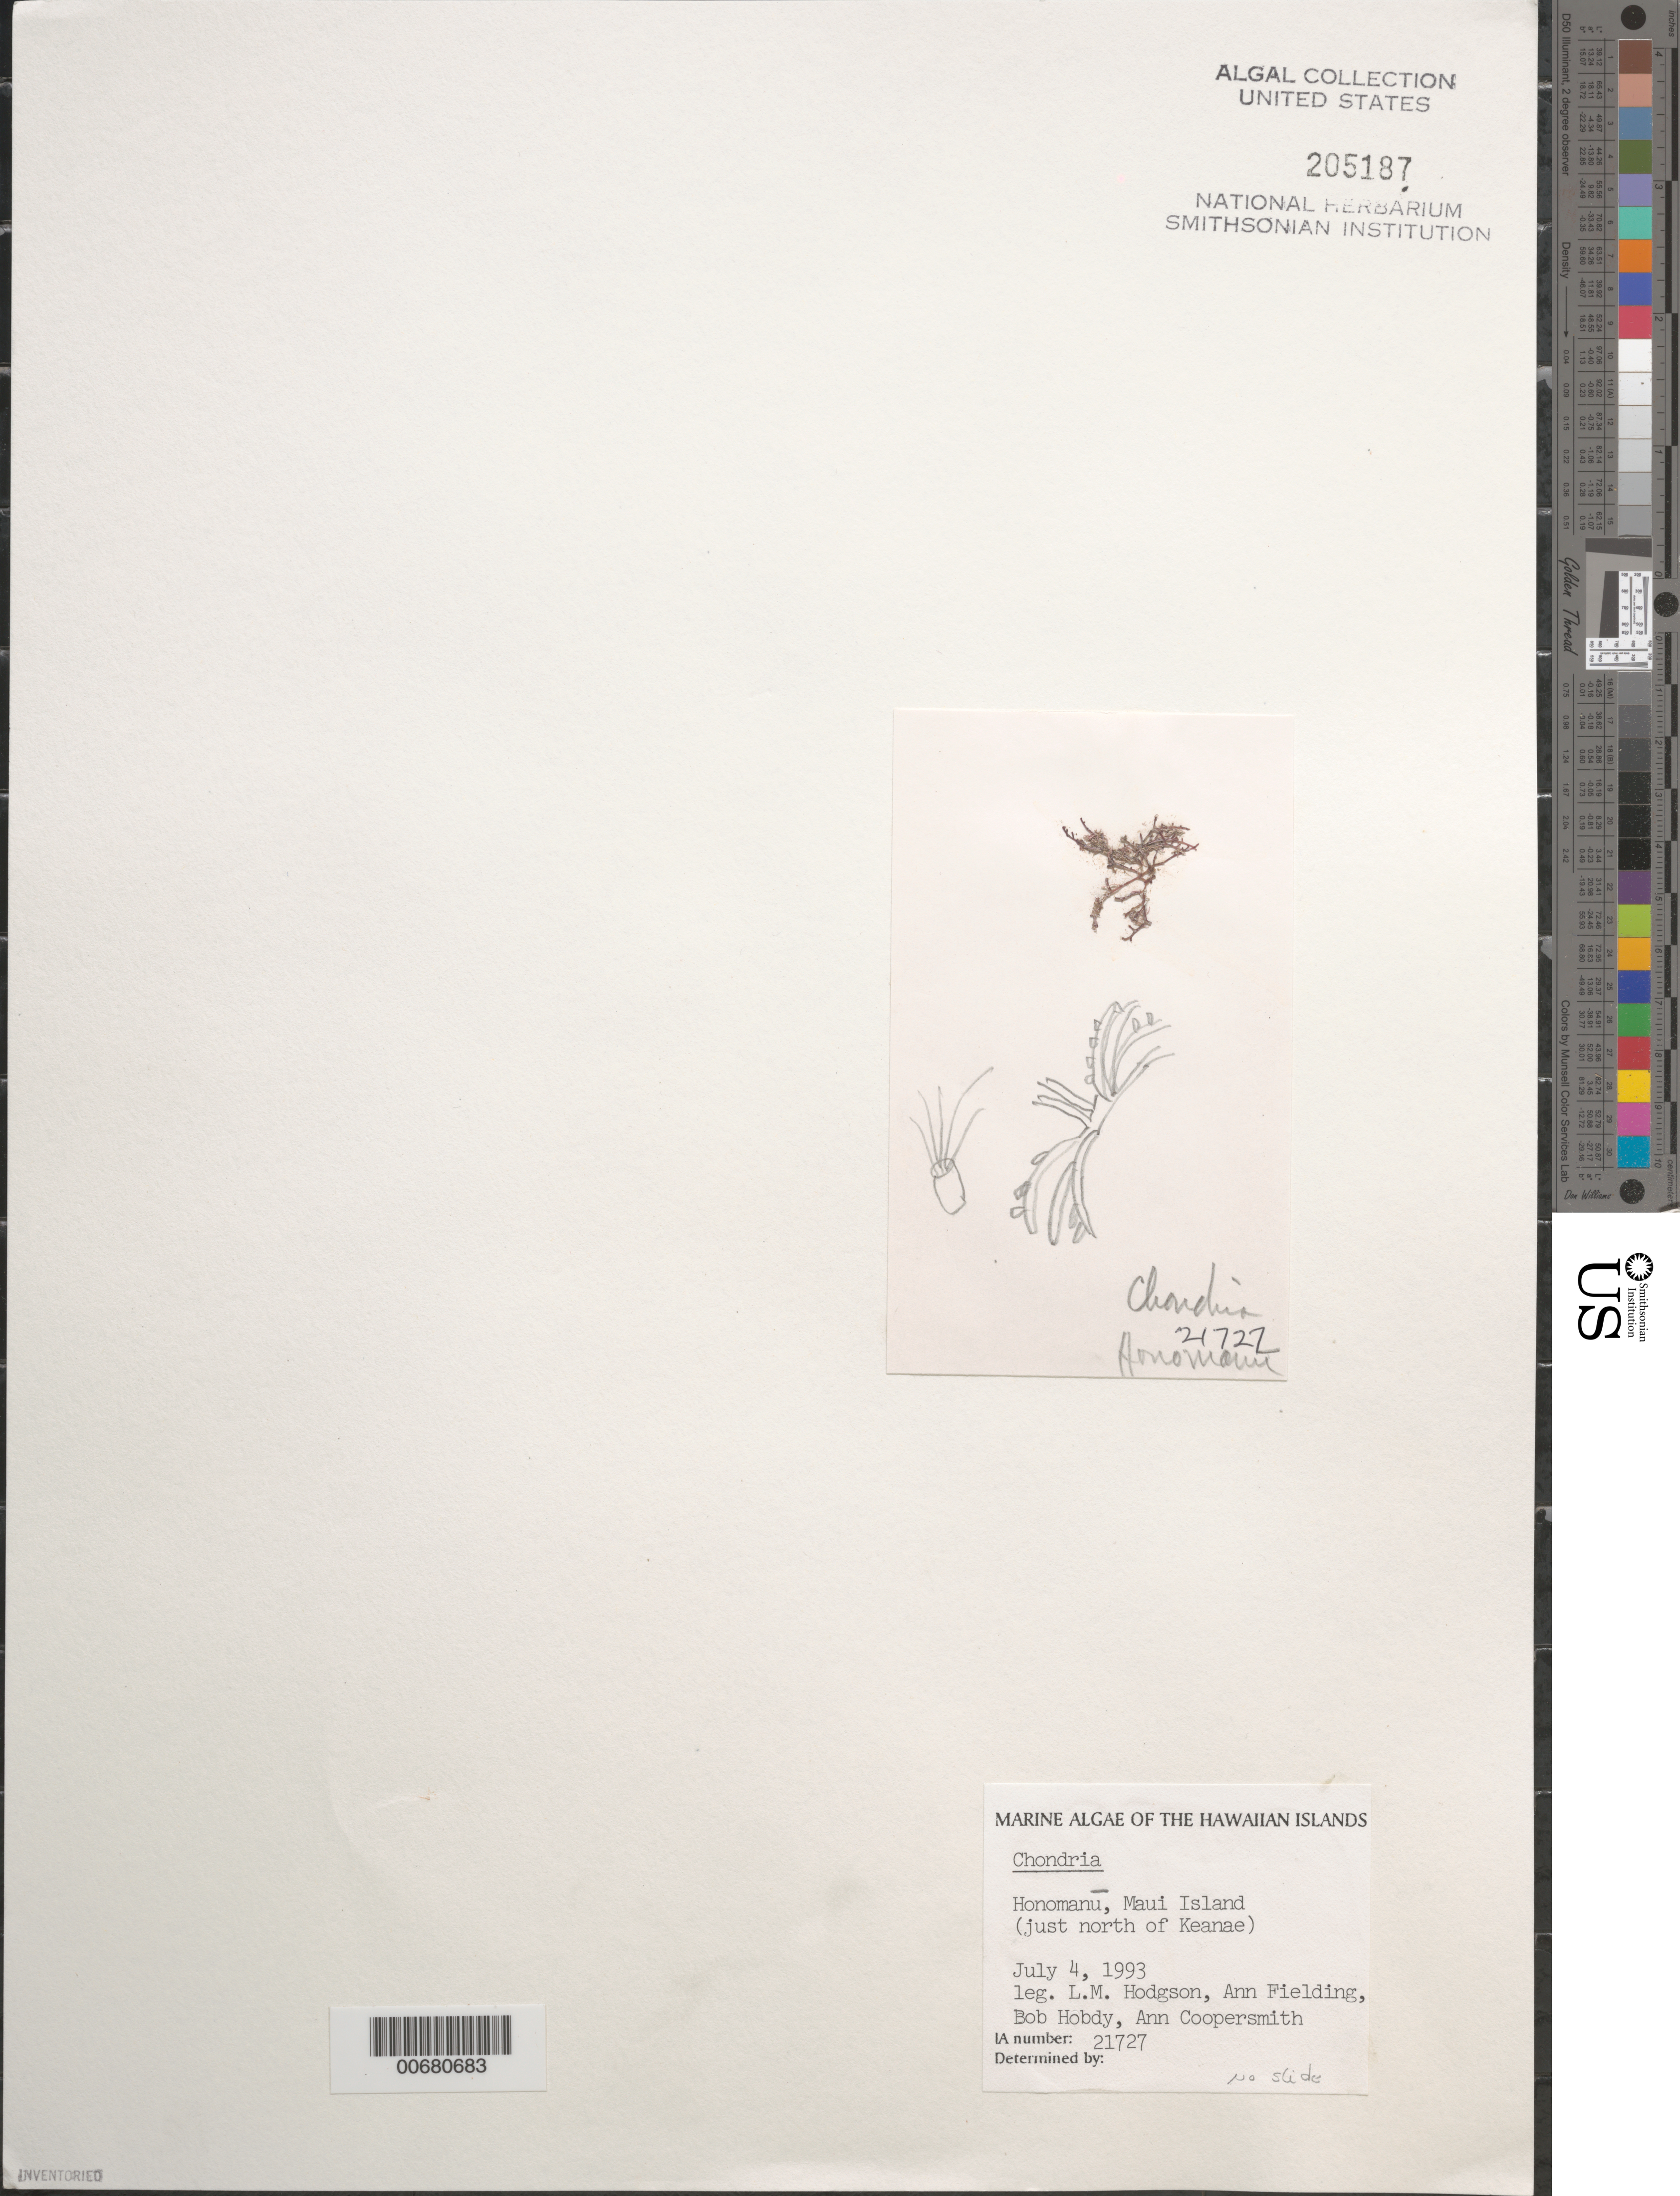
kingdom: Plantae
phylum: Rhodophyta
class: Florideophyceae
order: Ceramiales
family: Rhodomelaceae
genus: Chondria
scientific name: Chondria sp.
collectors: L. M. Hodgson, A. Fielding, B. Hobdy & A. Coopersmith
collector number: IAA 21727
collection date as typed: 04 Jul 1993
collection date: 1993-07-04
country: United States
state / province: Hawaii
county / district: Maui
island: Maui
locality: Honomanu, just north of Keanae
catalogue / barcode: US 205187